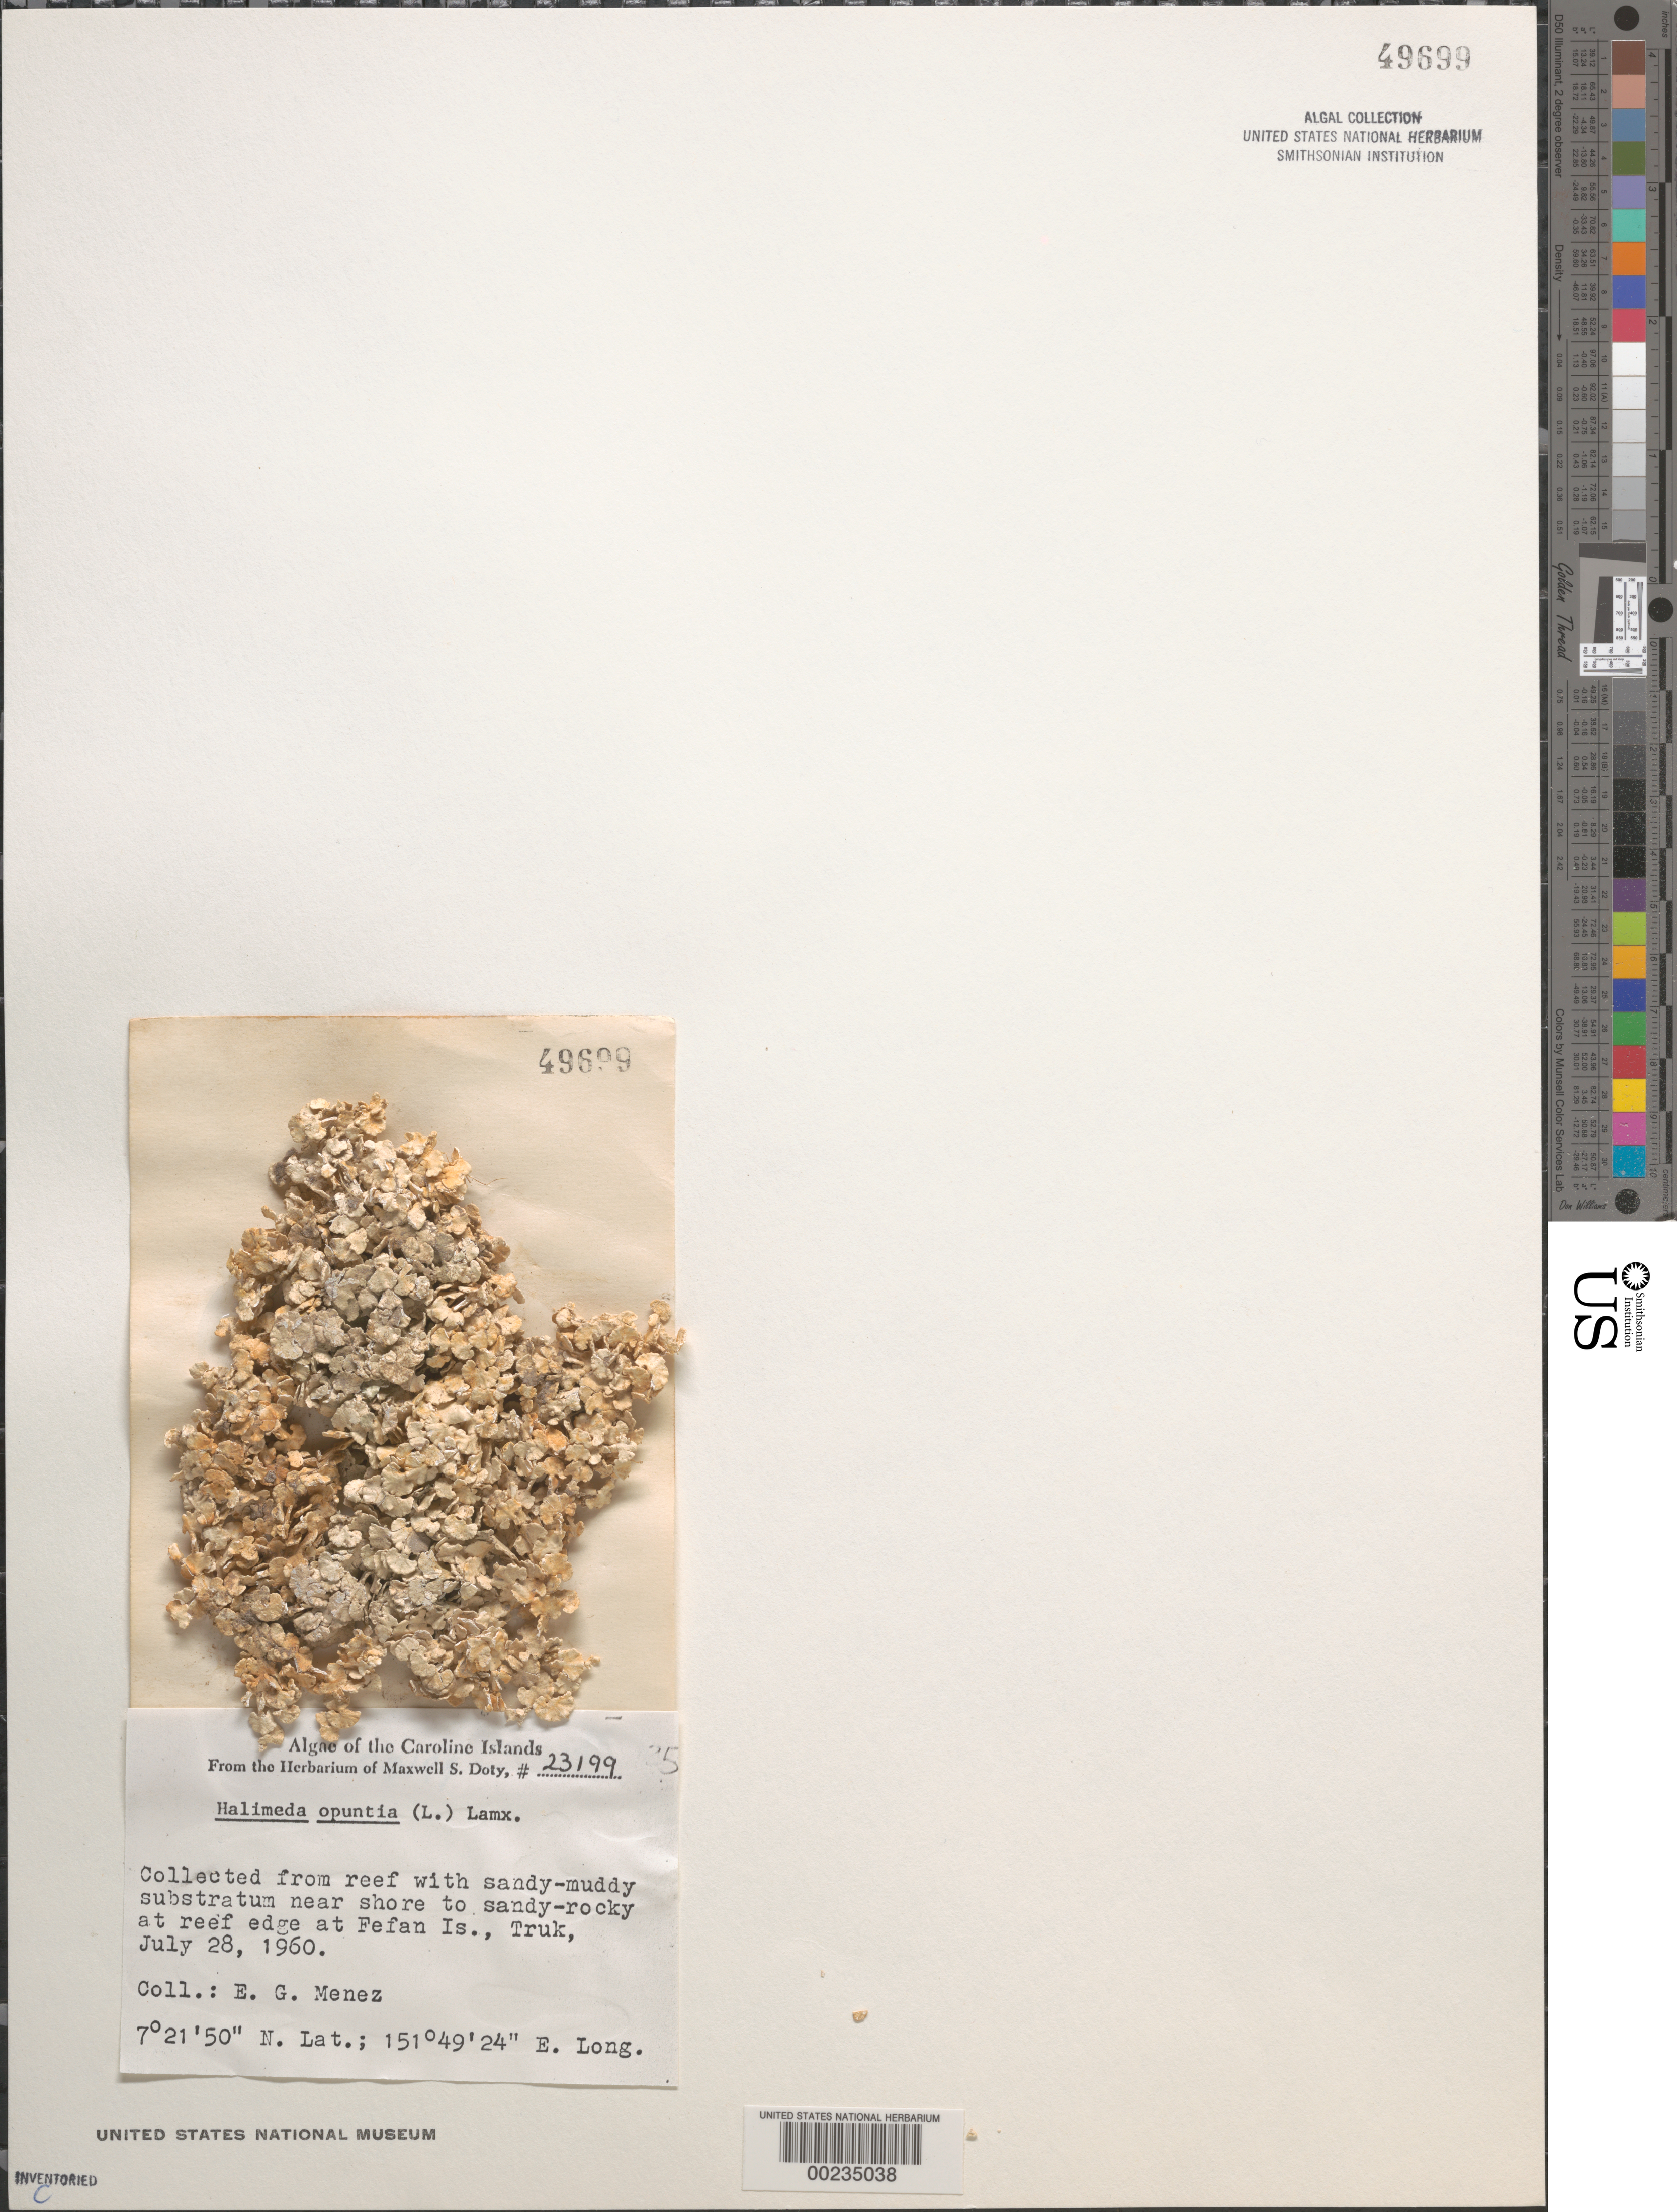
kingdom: Plantae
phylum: Chlorophyta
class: Ulvophyceae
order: Bryopsidales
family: Halimedaceae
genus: Halimeda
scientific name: Halimeda opuntia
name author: (L.) J.V.Lamouroux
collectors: Meñez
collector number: MSD 23199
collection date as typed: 28 Jul 1960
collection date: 1960-07-28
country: Micronesia, Federated States of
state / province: Truk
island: Fefan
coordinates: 7 21' 50" N, 151 49' 24" E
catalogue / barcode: US 49699